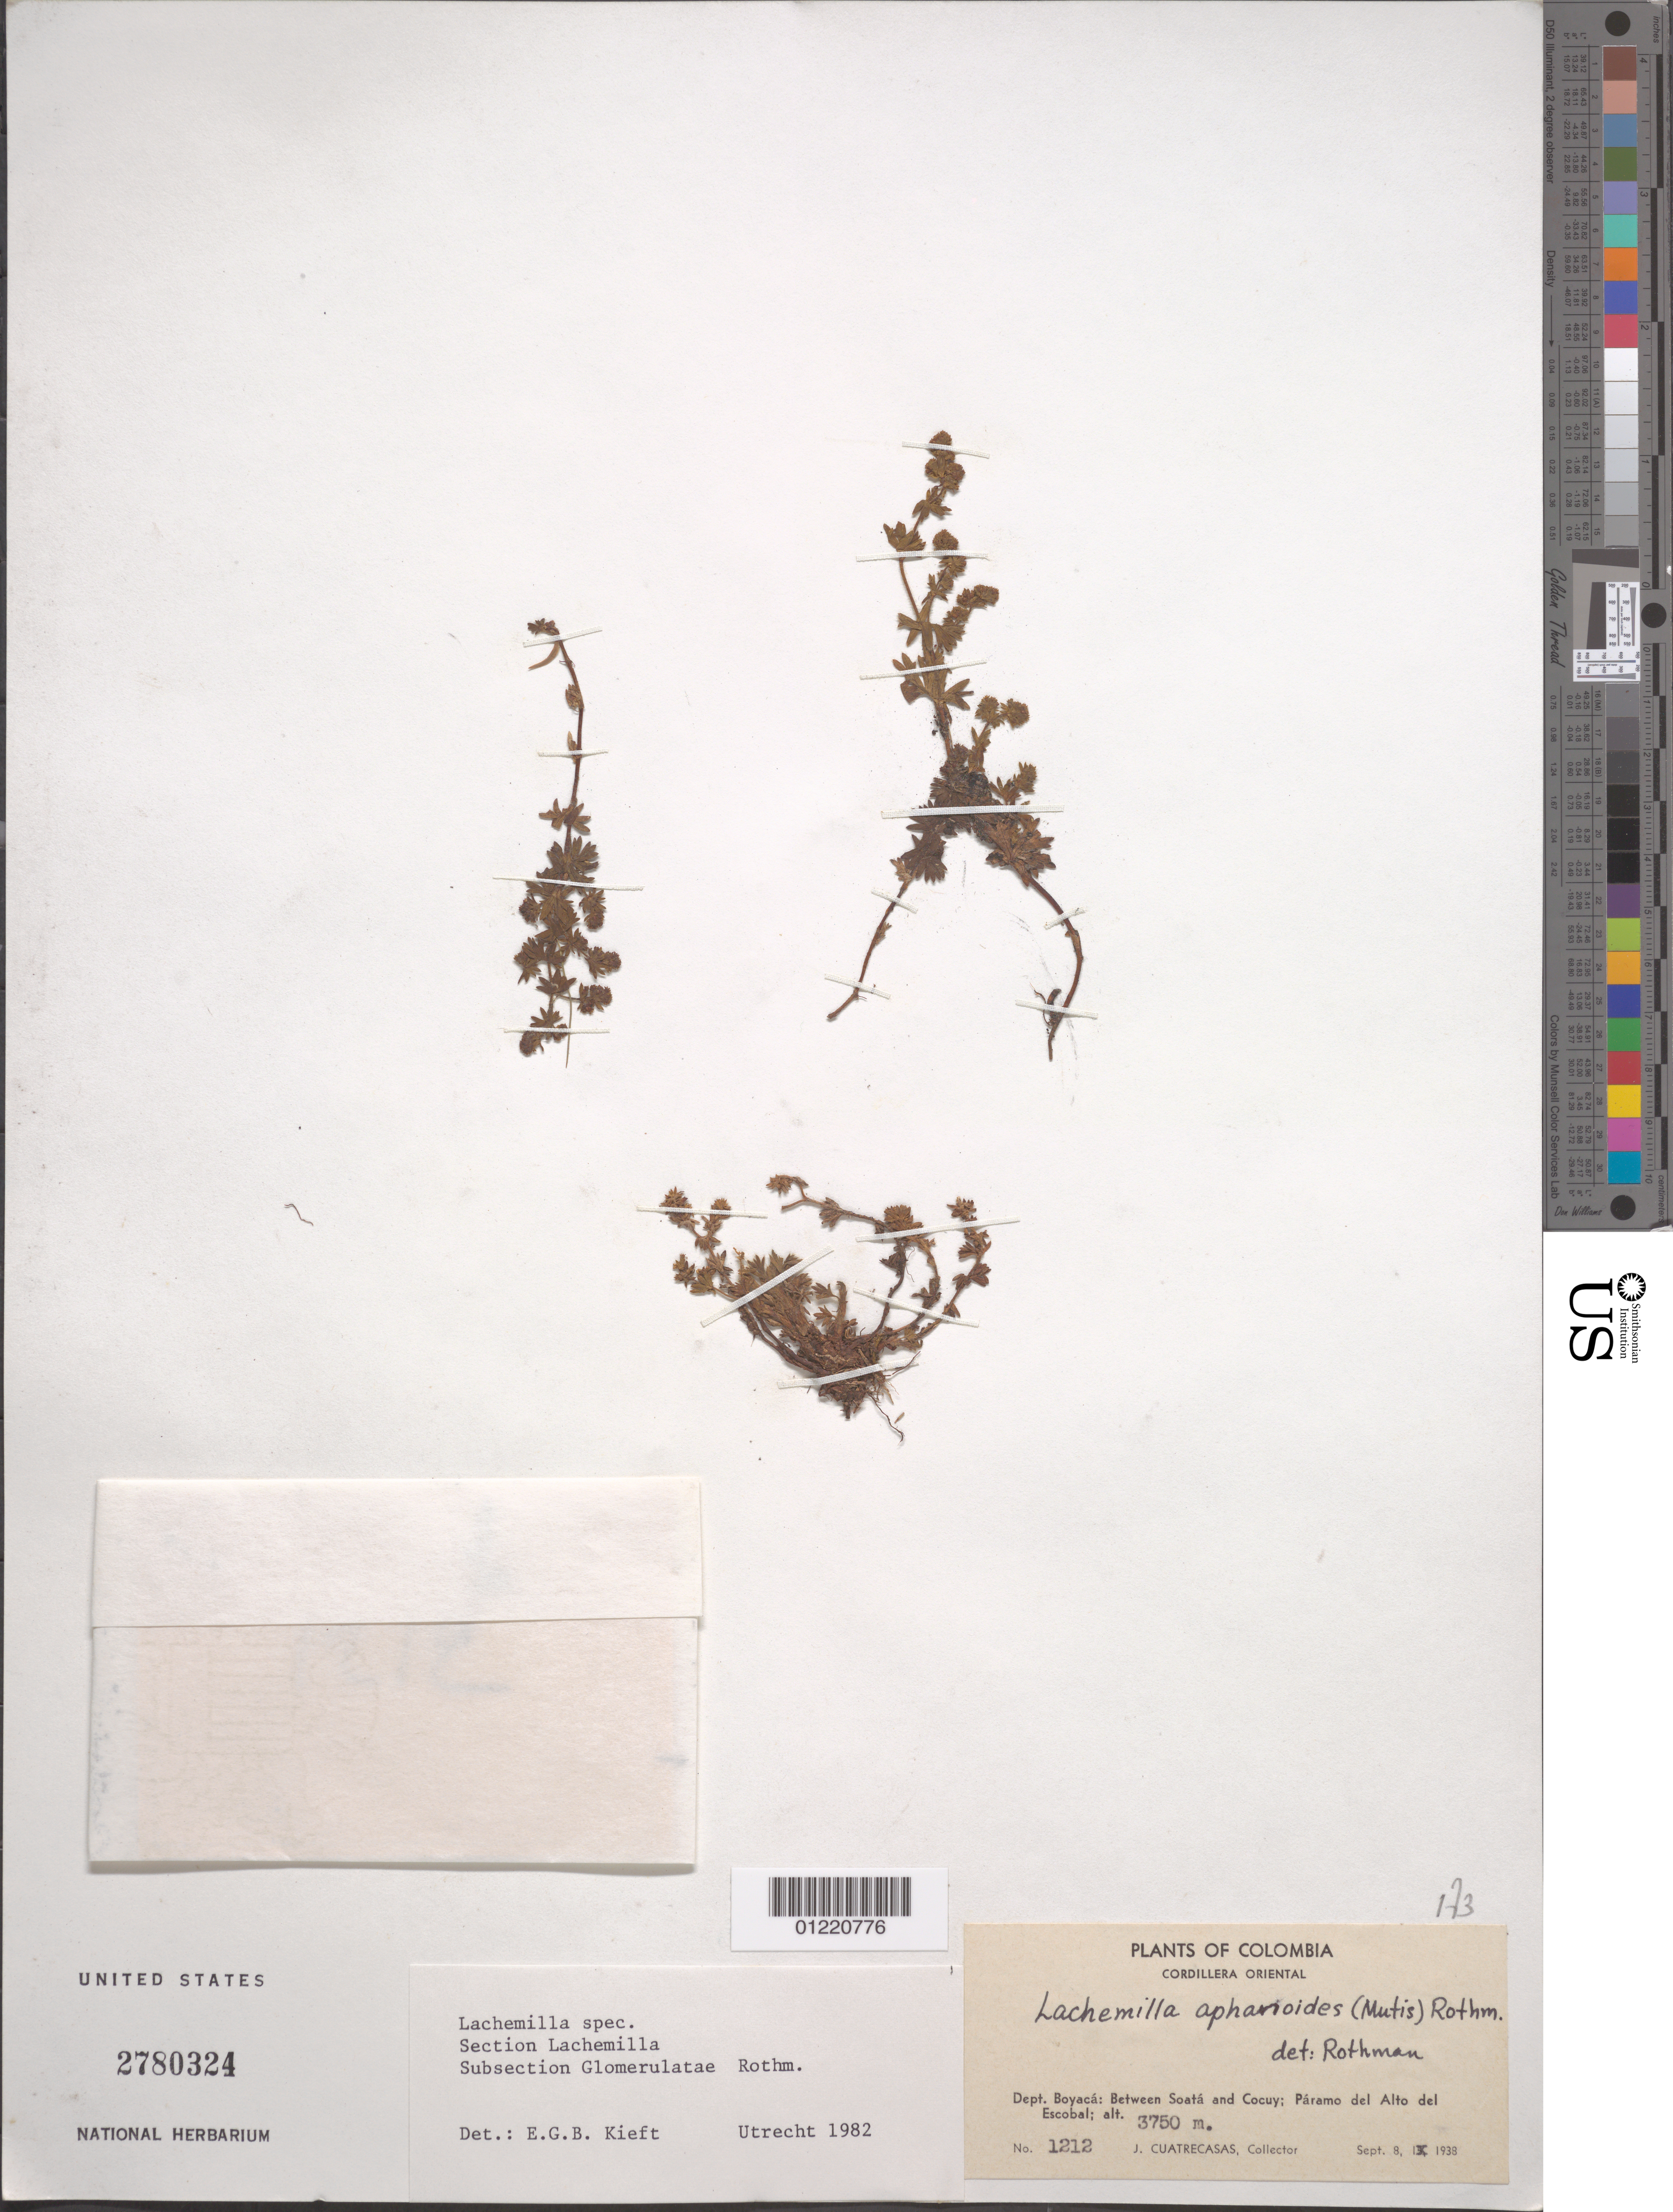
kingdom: Plantae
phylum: Tracheophyta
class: Magnoliopsida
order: Rosales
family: Rosaceae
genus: Lachemilla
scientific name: Lachemilla sp.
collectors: J. Cuatrecasas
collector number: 1212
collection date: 1938-09-08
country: Colombia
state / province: Boyacá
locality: Between Soata and Cocuy; Paramo del Alto del Escobal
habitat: Paramo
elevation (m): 3750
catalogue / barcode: US 2780324